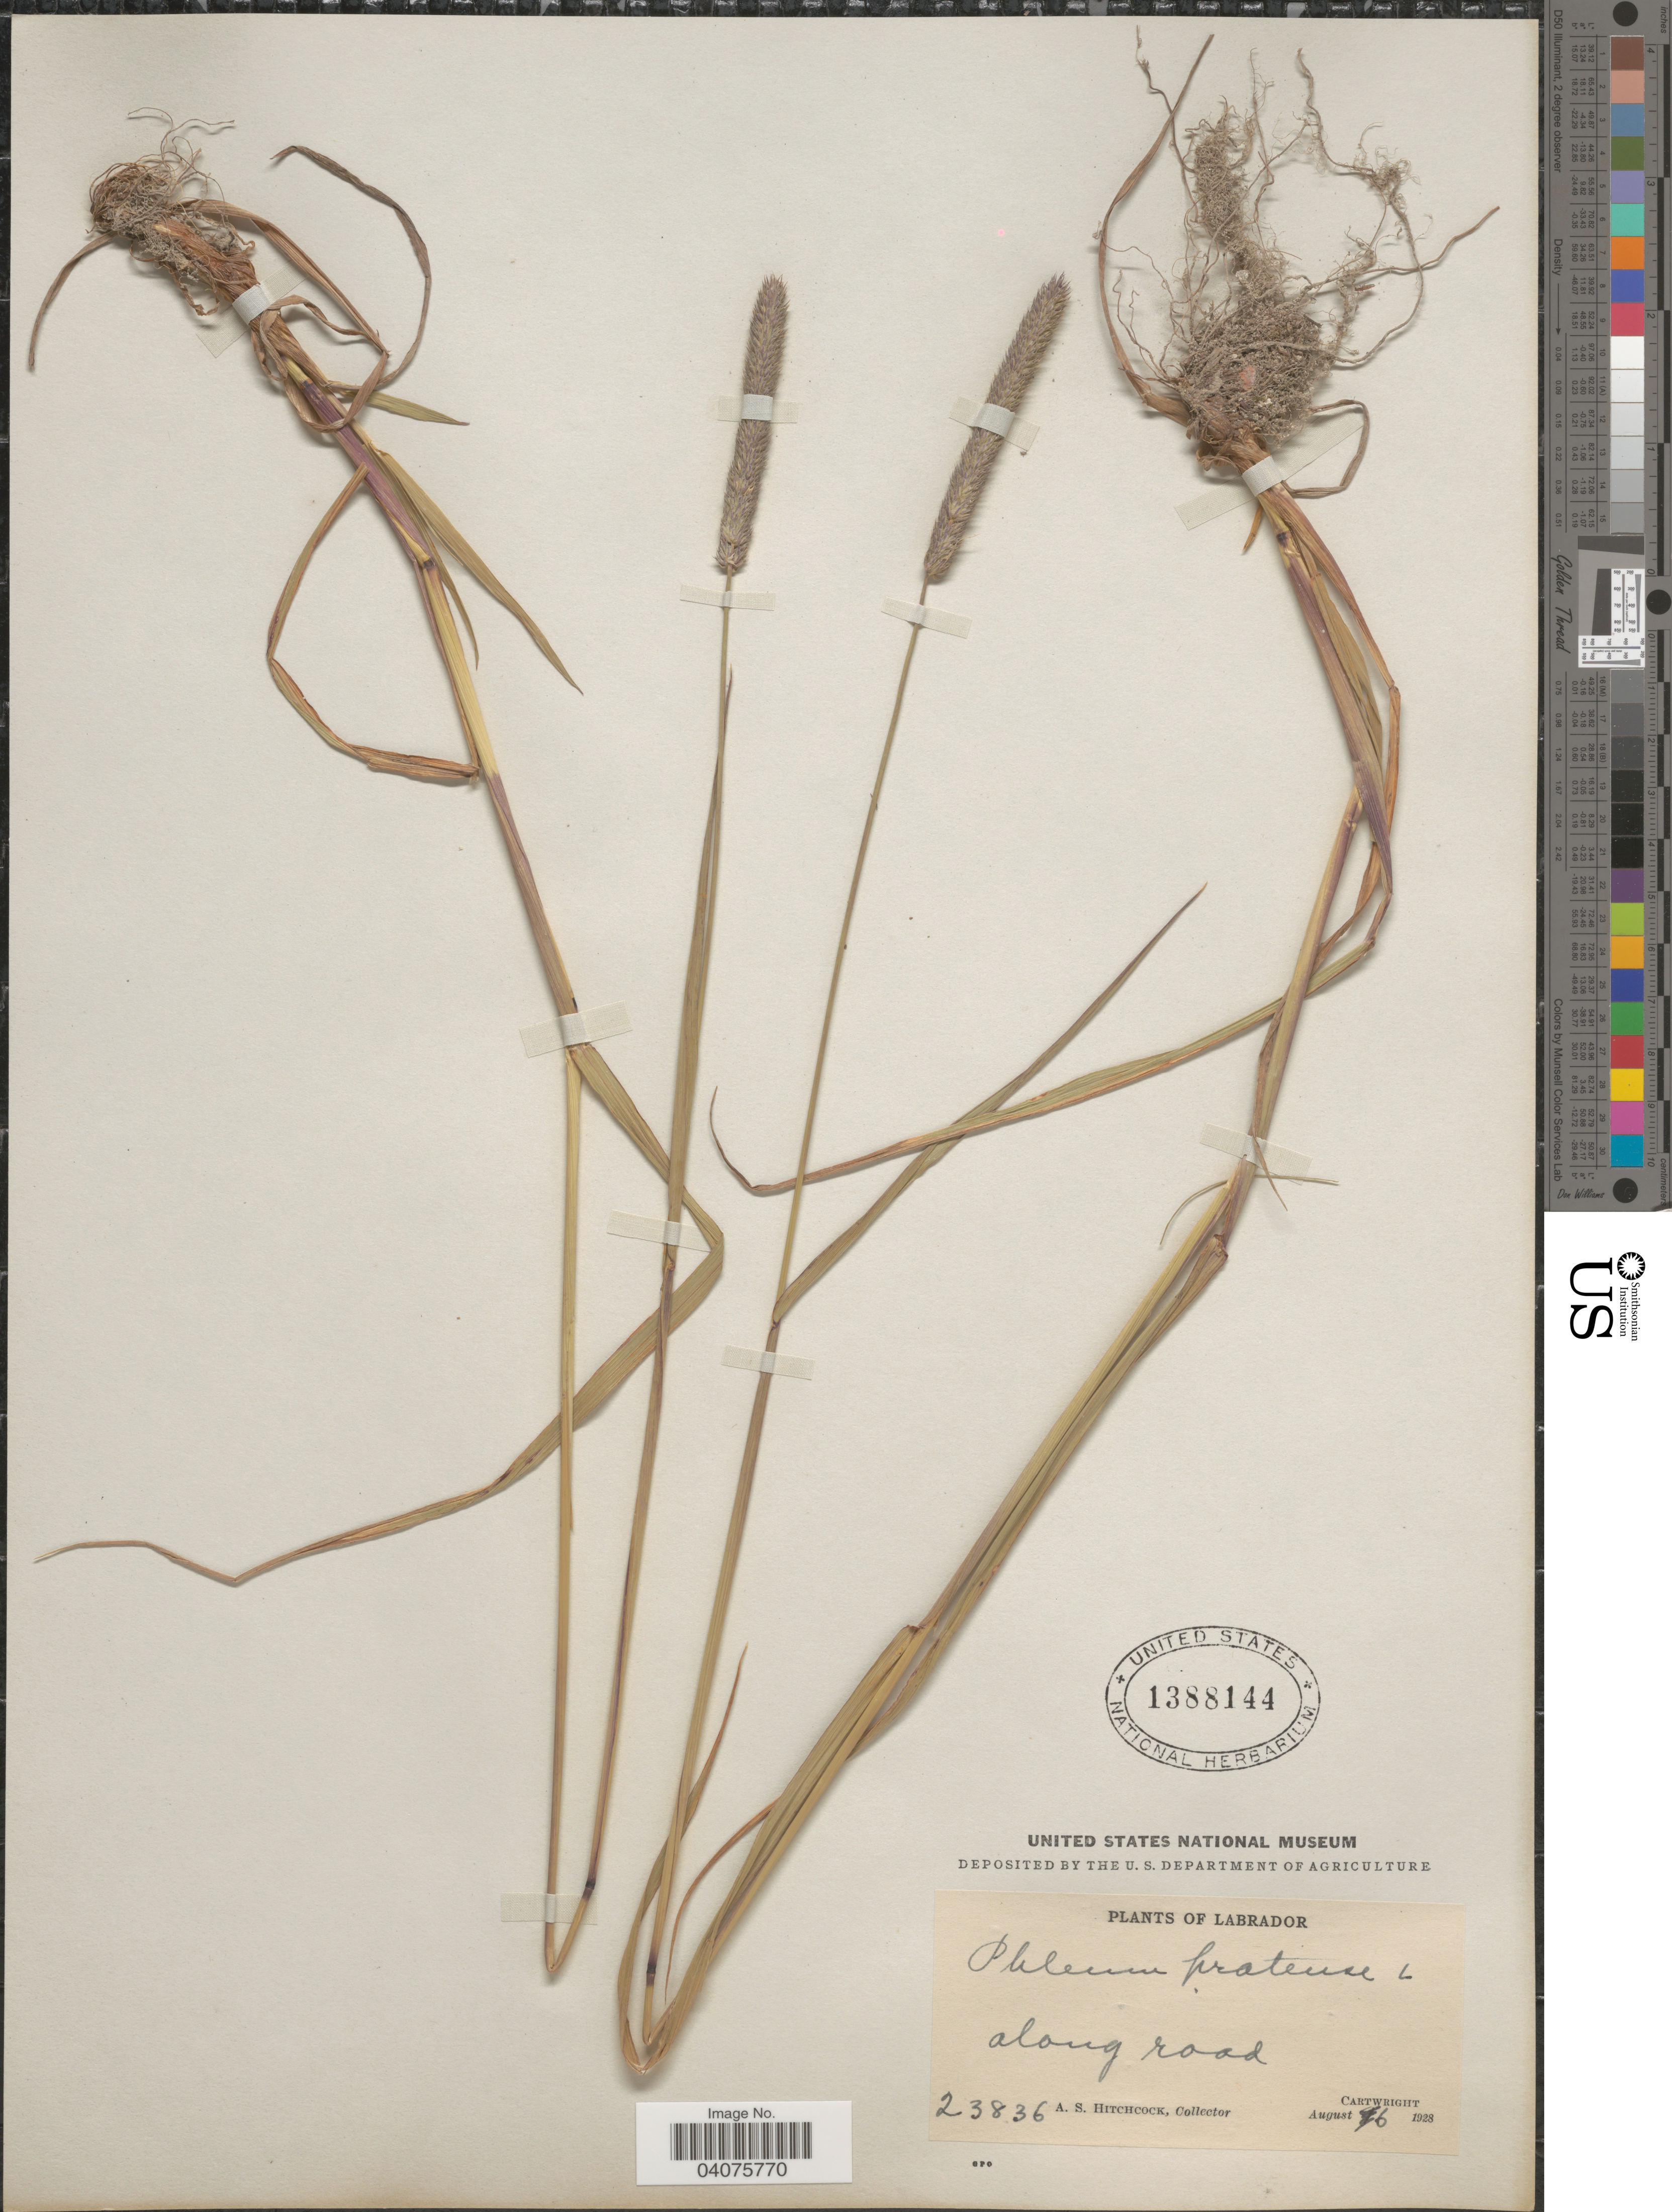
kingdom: Plantae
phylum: Tracheophyta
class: Liliopsida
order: Poales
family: Poaceae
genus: Phleum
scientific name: Phleum pratense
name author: L.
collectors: A. S. Hitchcock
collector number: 23836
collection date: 1928-08-06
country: Canada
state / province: Newfoundland and Labrador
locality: Labrador. Along road. Cartwright.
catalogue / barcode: US 1388144